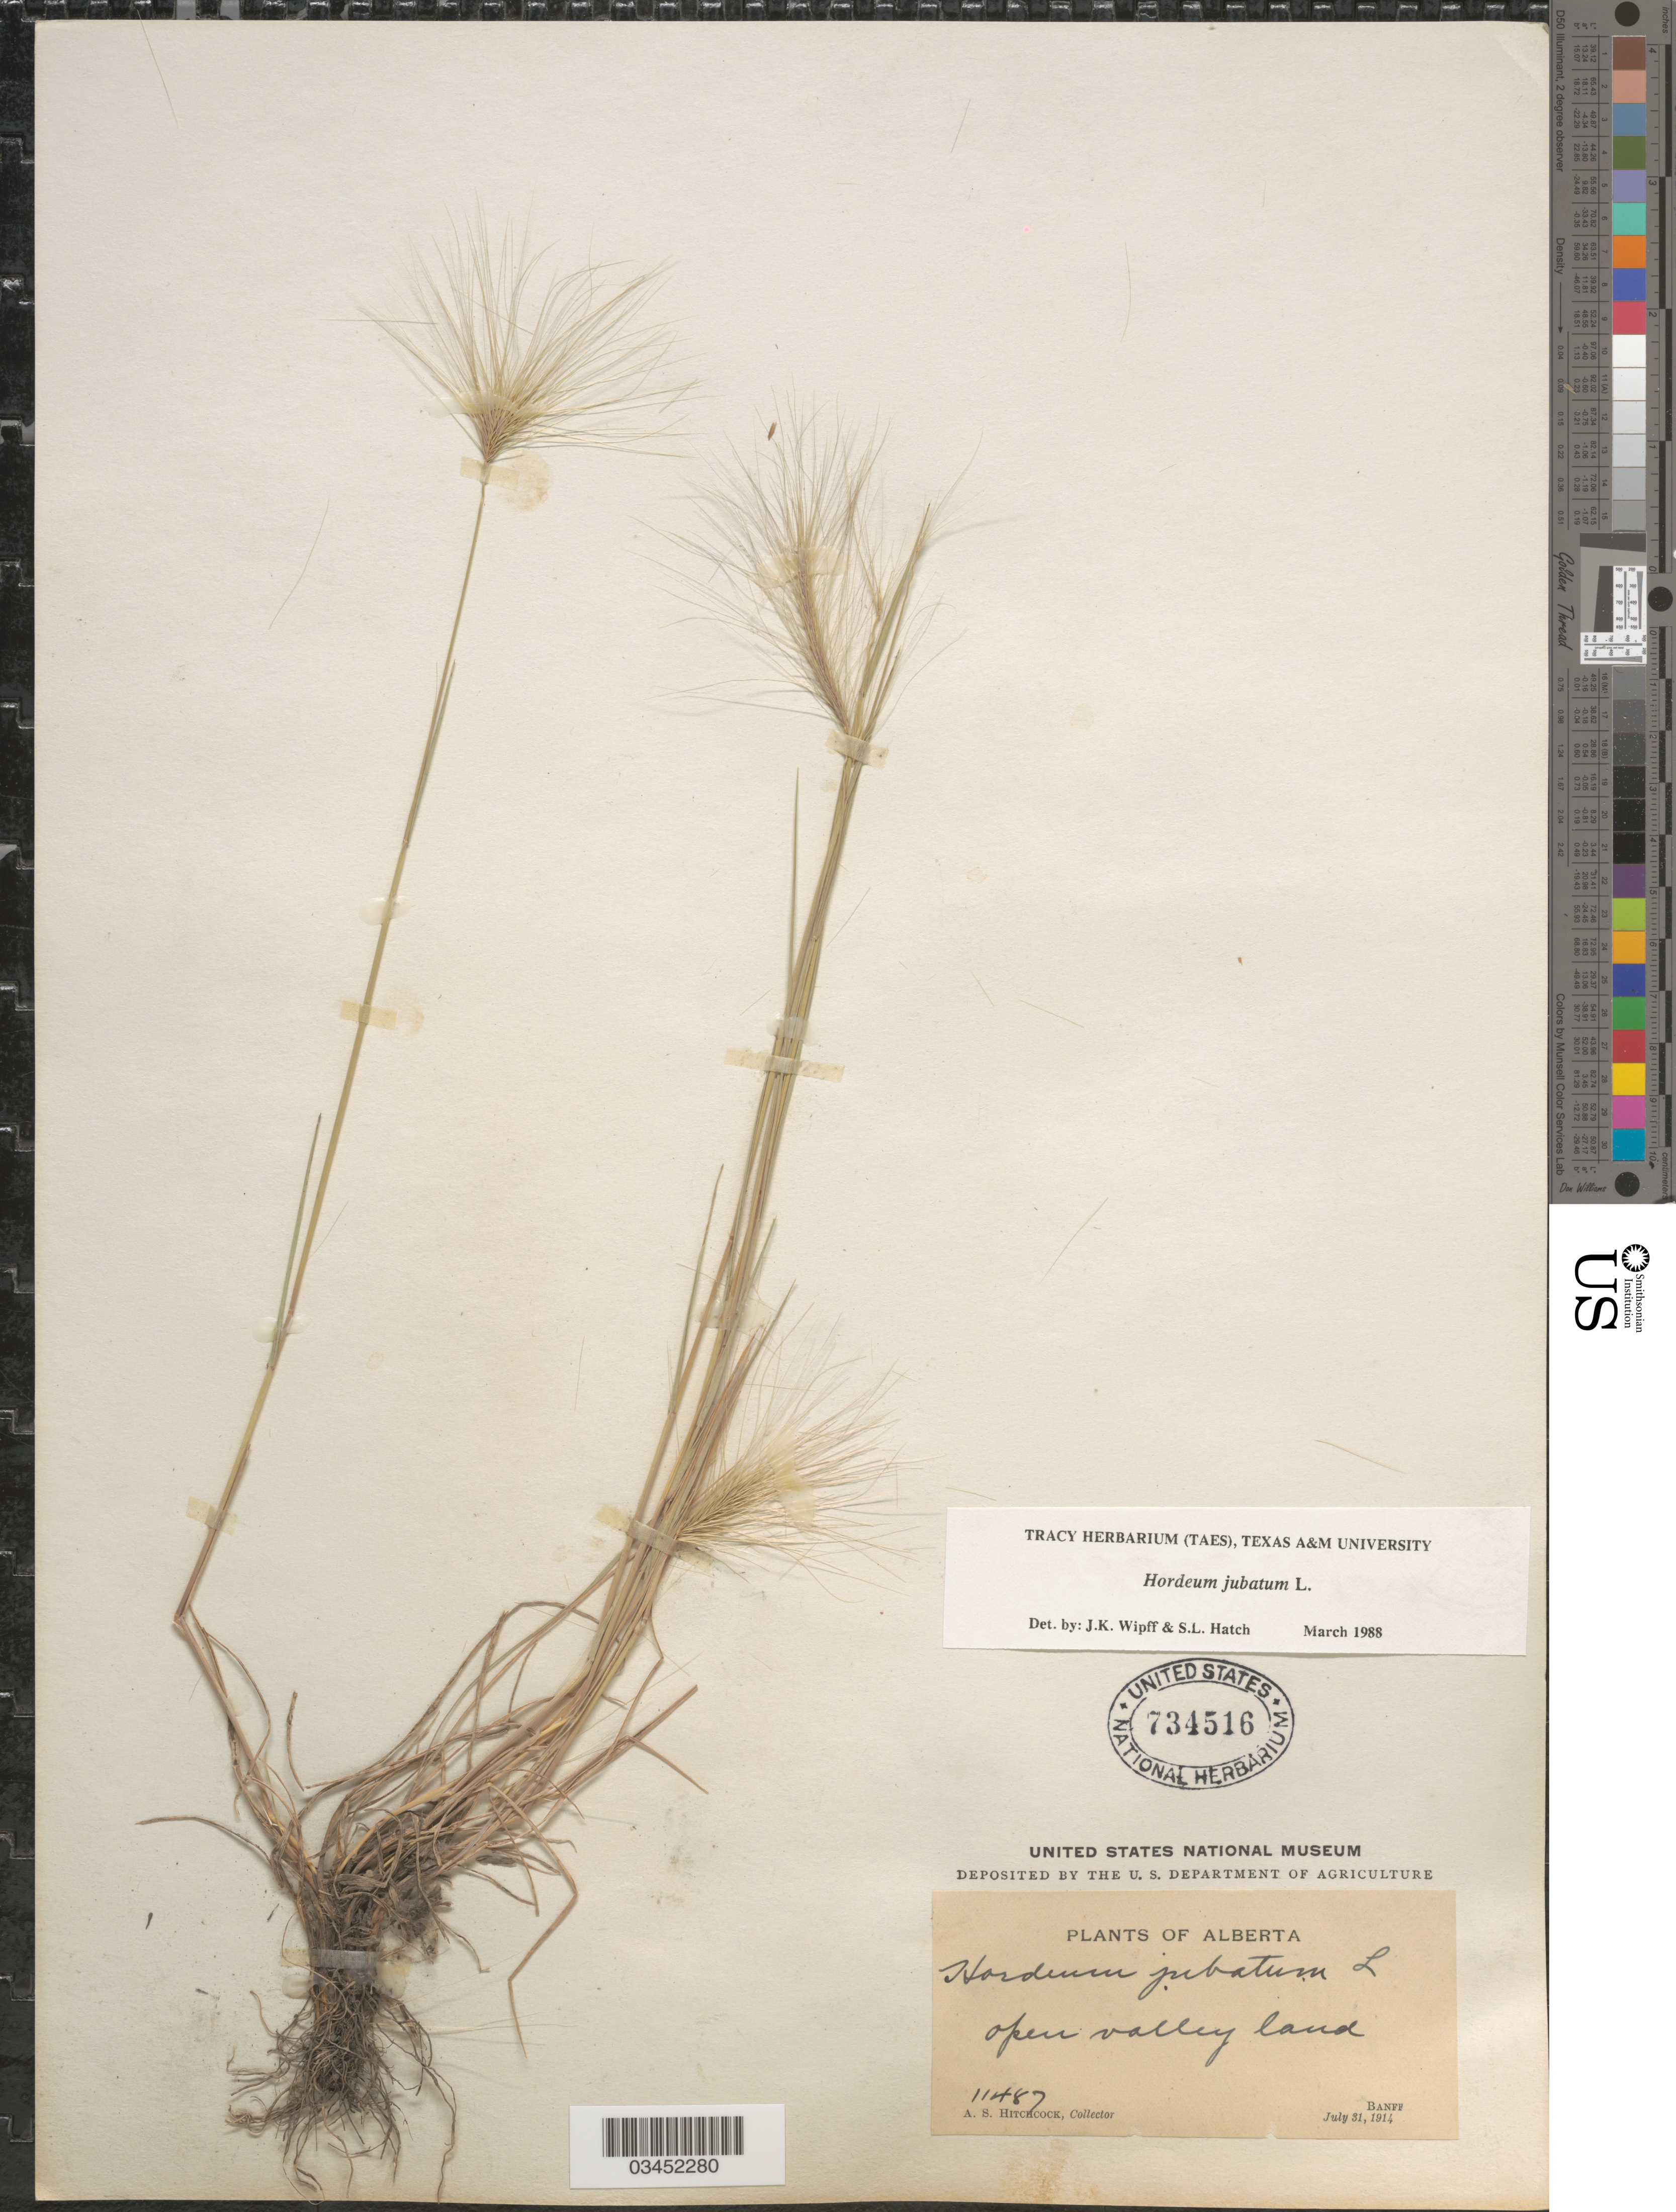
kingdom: Plantae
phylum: Tracheophyta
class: Liliopsida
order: Poales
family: Poaceae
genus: Hordeum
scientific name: Hordeum jubatum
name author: L.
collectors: A. S. Hitchcock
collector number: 11487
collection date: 1914-07-31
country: Canada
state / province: Alberta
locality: Open valley land. Banff.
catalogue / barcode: US 734516